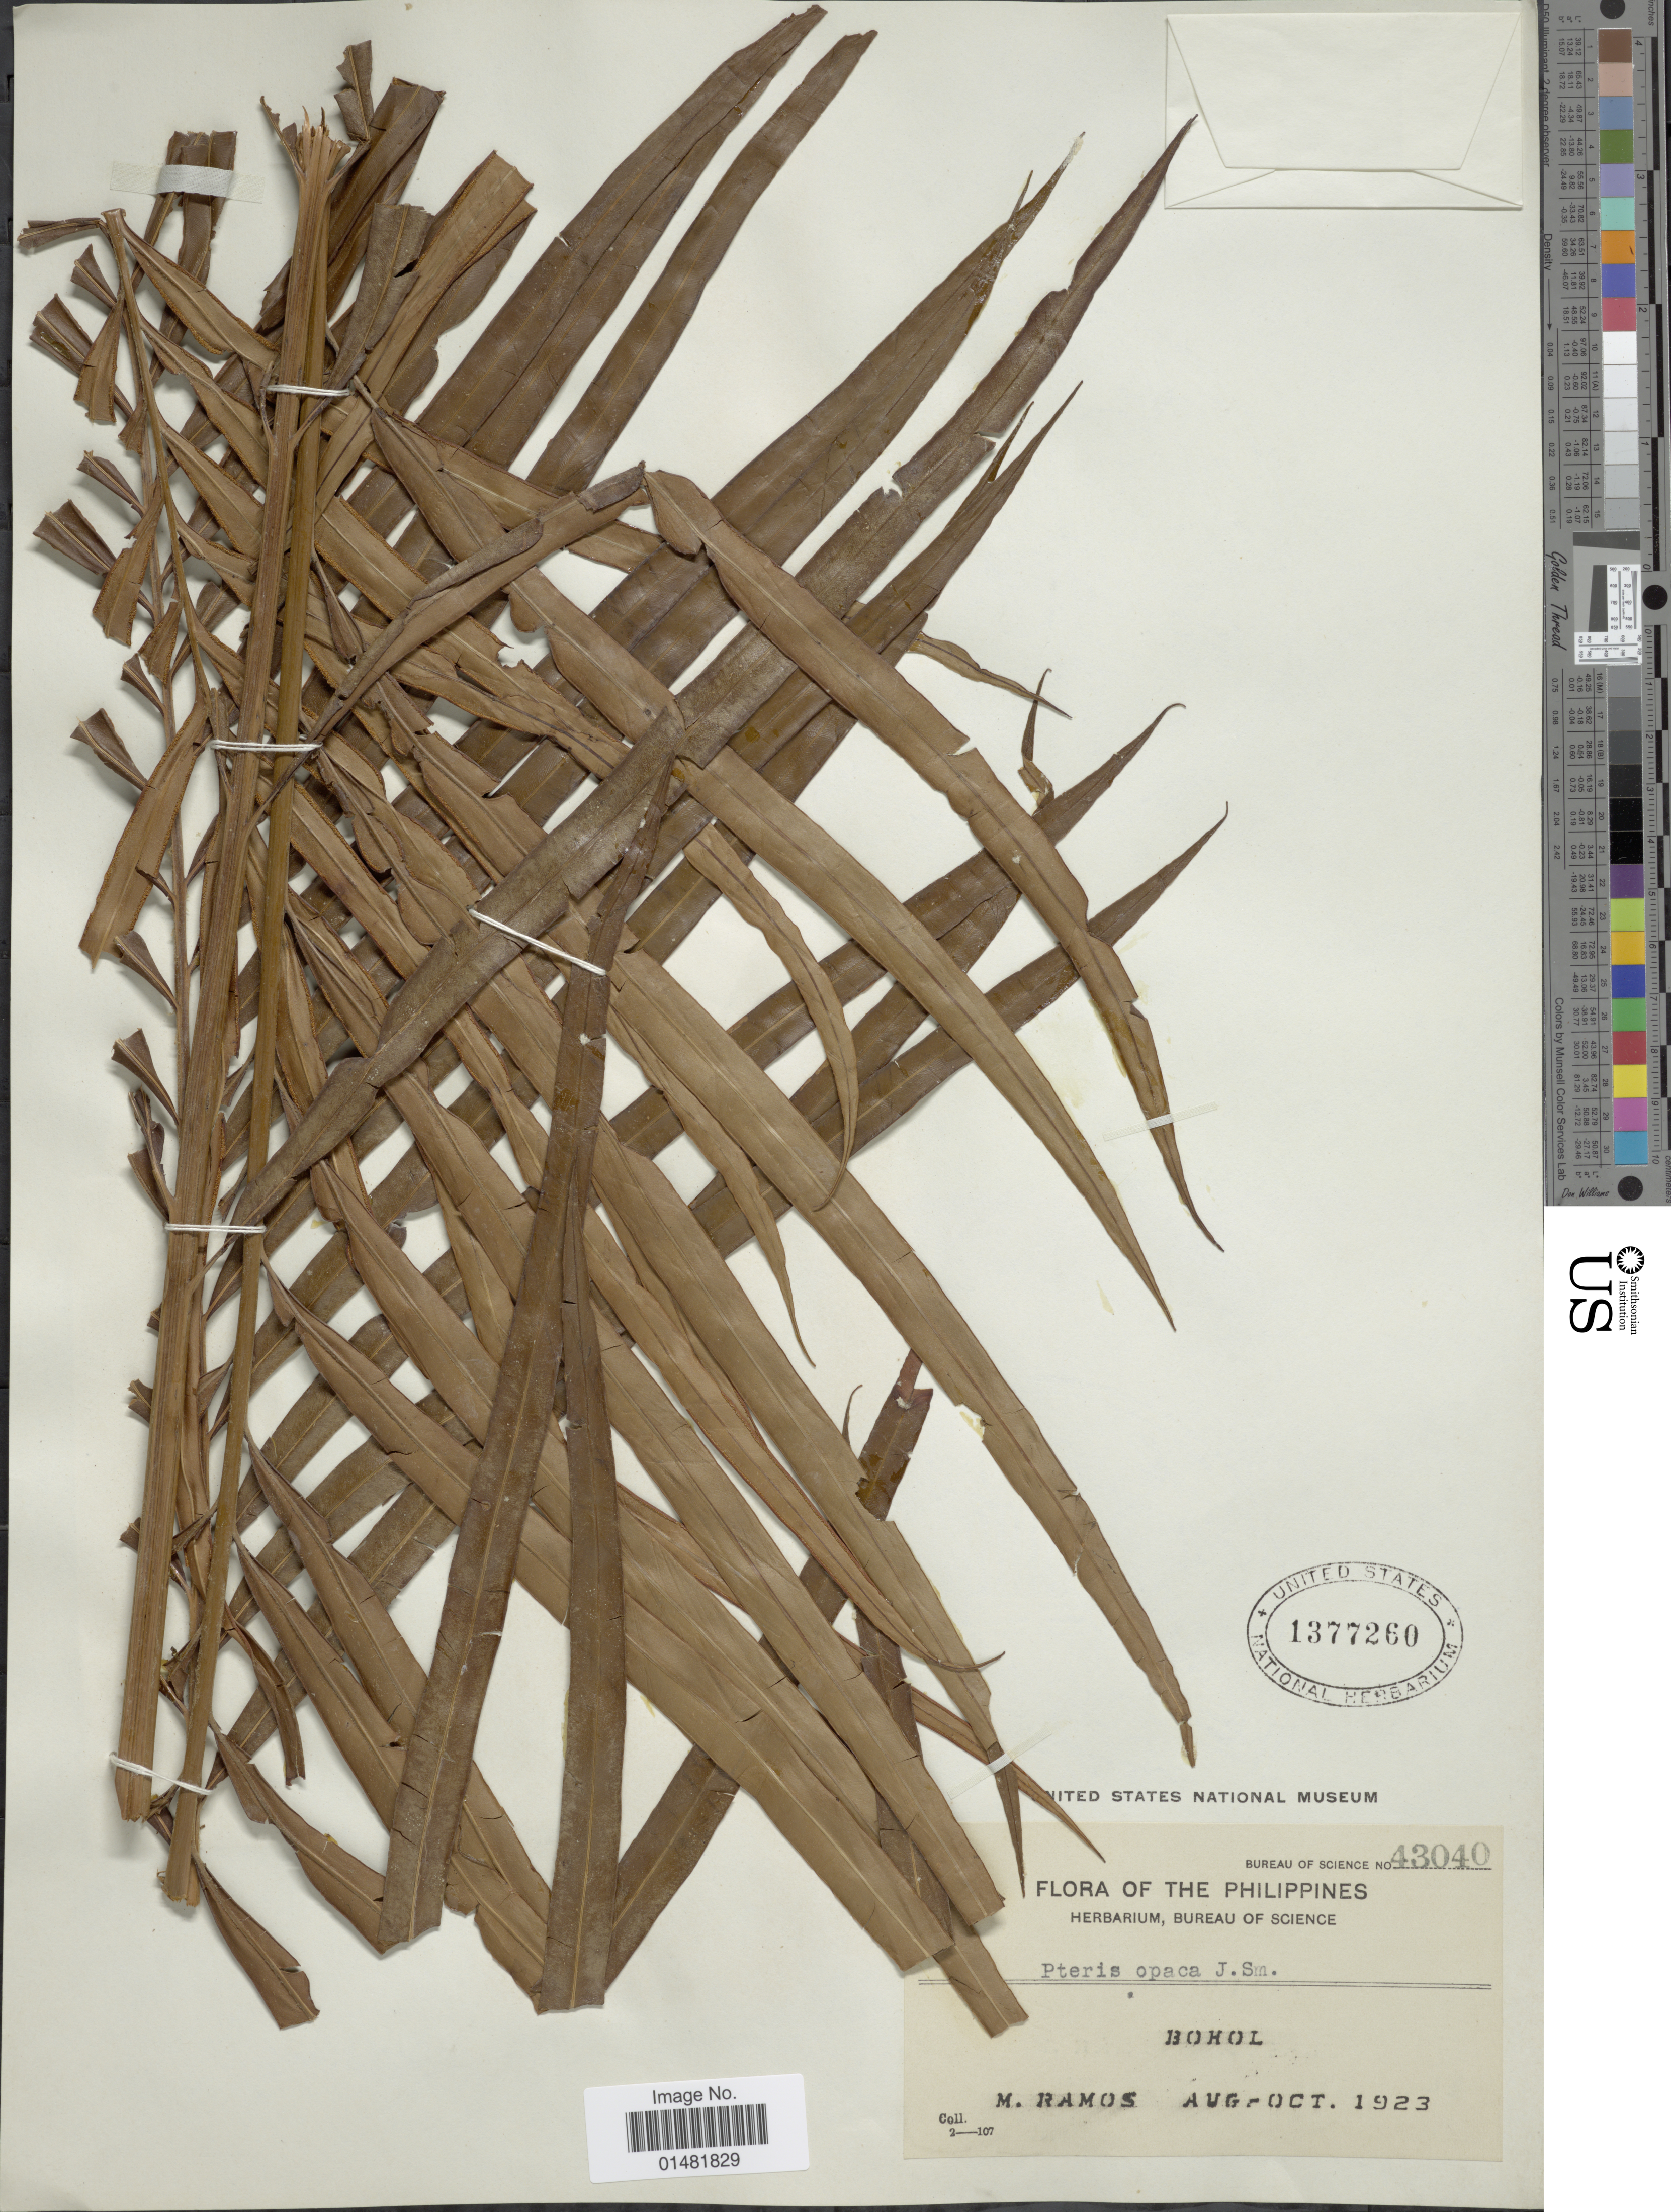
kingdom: Plantae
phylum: Tracheophyta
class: Polypodiopsida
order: Polypodiales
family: Pteridaceae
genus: Pteris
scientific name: Pteris opaca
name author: J. Sm. in Hook.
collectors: M. Ramos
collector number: Bureau of Science 43040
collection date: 1923-08/1923-10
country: Philippines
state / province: Central Visayas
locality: Bohol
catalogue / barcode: US 1377260